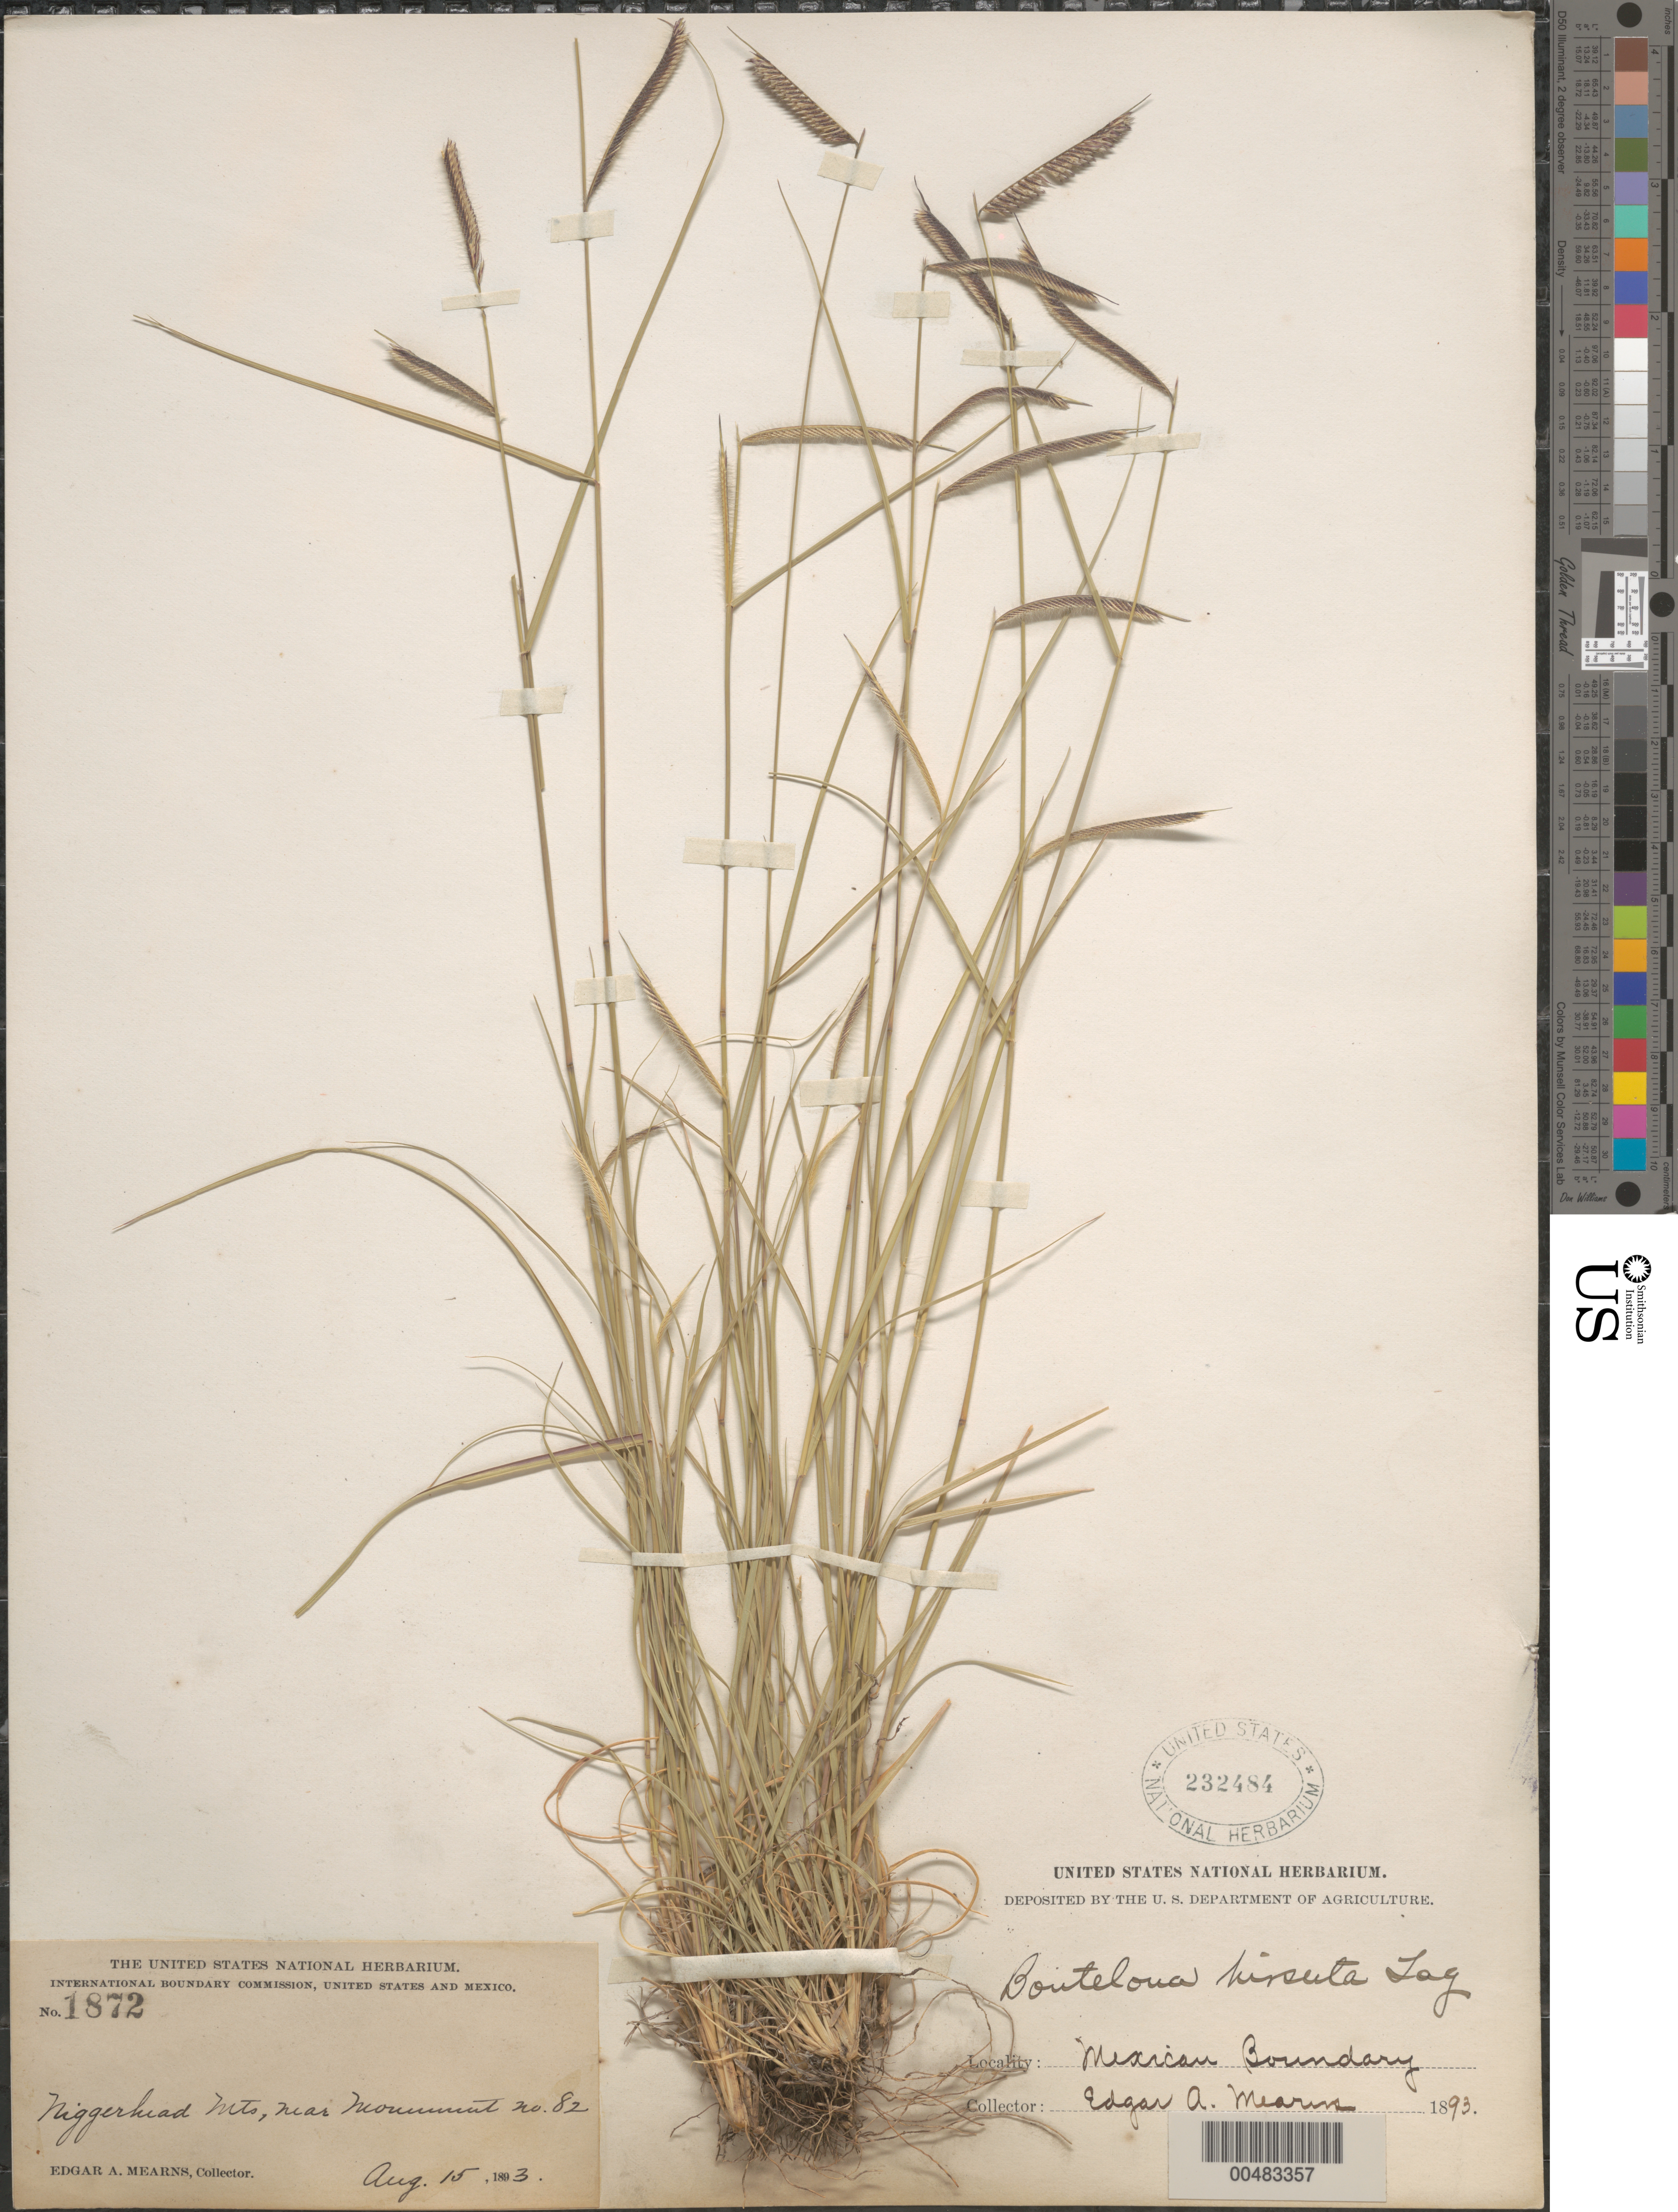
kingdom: Plantae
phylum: Tracheophyta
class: Liliopsida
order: Poales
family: Poaceae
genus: Bouteloua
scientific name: Bouteloua hirsuta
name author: Lag.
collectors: E. A. Mearns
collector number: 1872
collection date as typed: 15 Aug 1893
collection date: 1893-08-15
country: Mexico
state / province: Sonora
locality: Niggerhead Mts (Cerro Gallardo), near Monument no. 82, Mexican Boundary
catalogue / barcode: US 232484